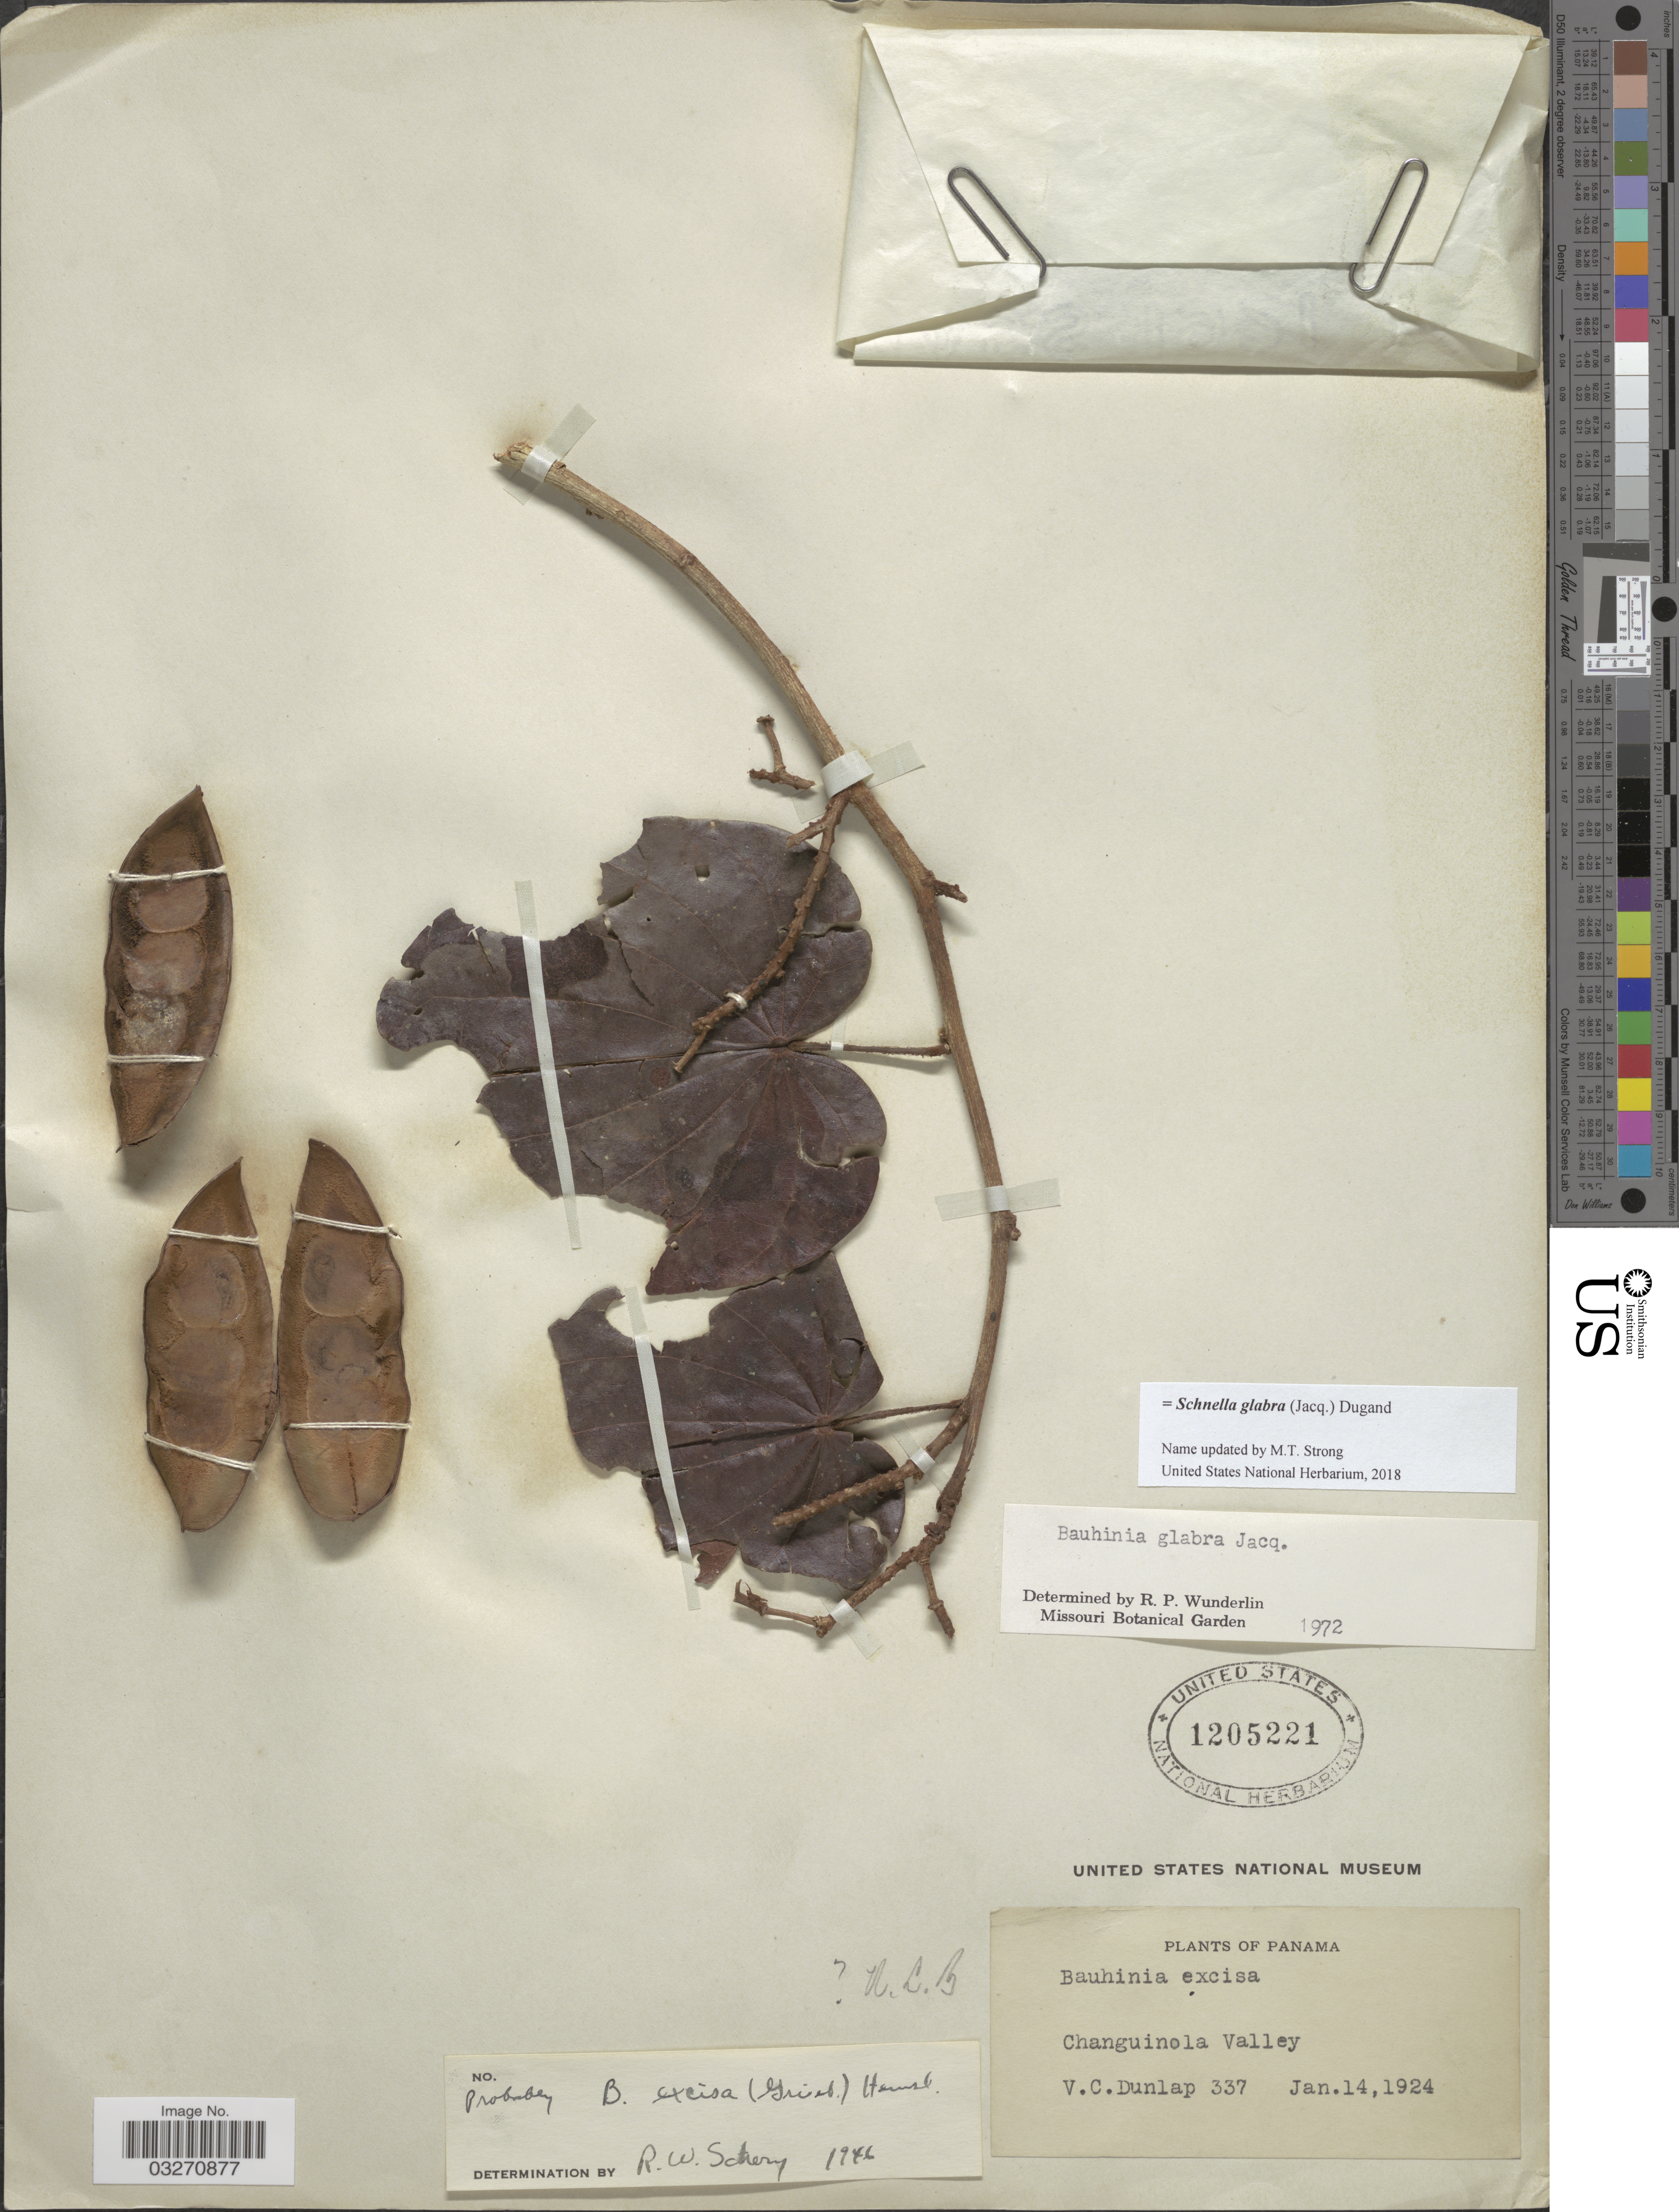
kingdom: Plantae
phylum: Tracheophyta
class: Magnoliopsida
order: Fabales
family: Fabaceae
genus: Schnella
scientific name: Schnella glabra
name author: (Jacq.) Dugand G.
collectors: V. C. Dunlap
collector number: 337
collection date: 1924-01-14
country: Panama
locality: Changuinola Valley.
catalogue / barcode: US 1205221